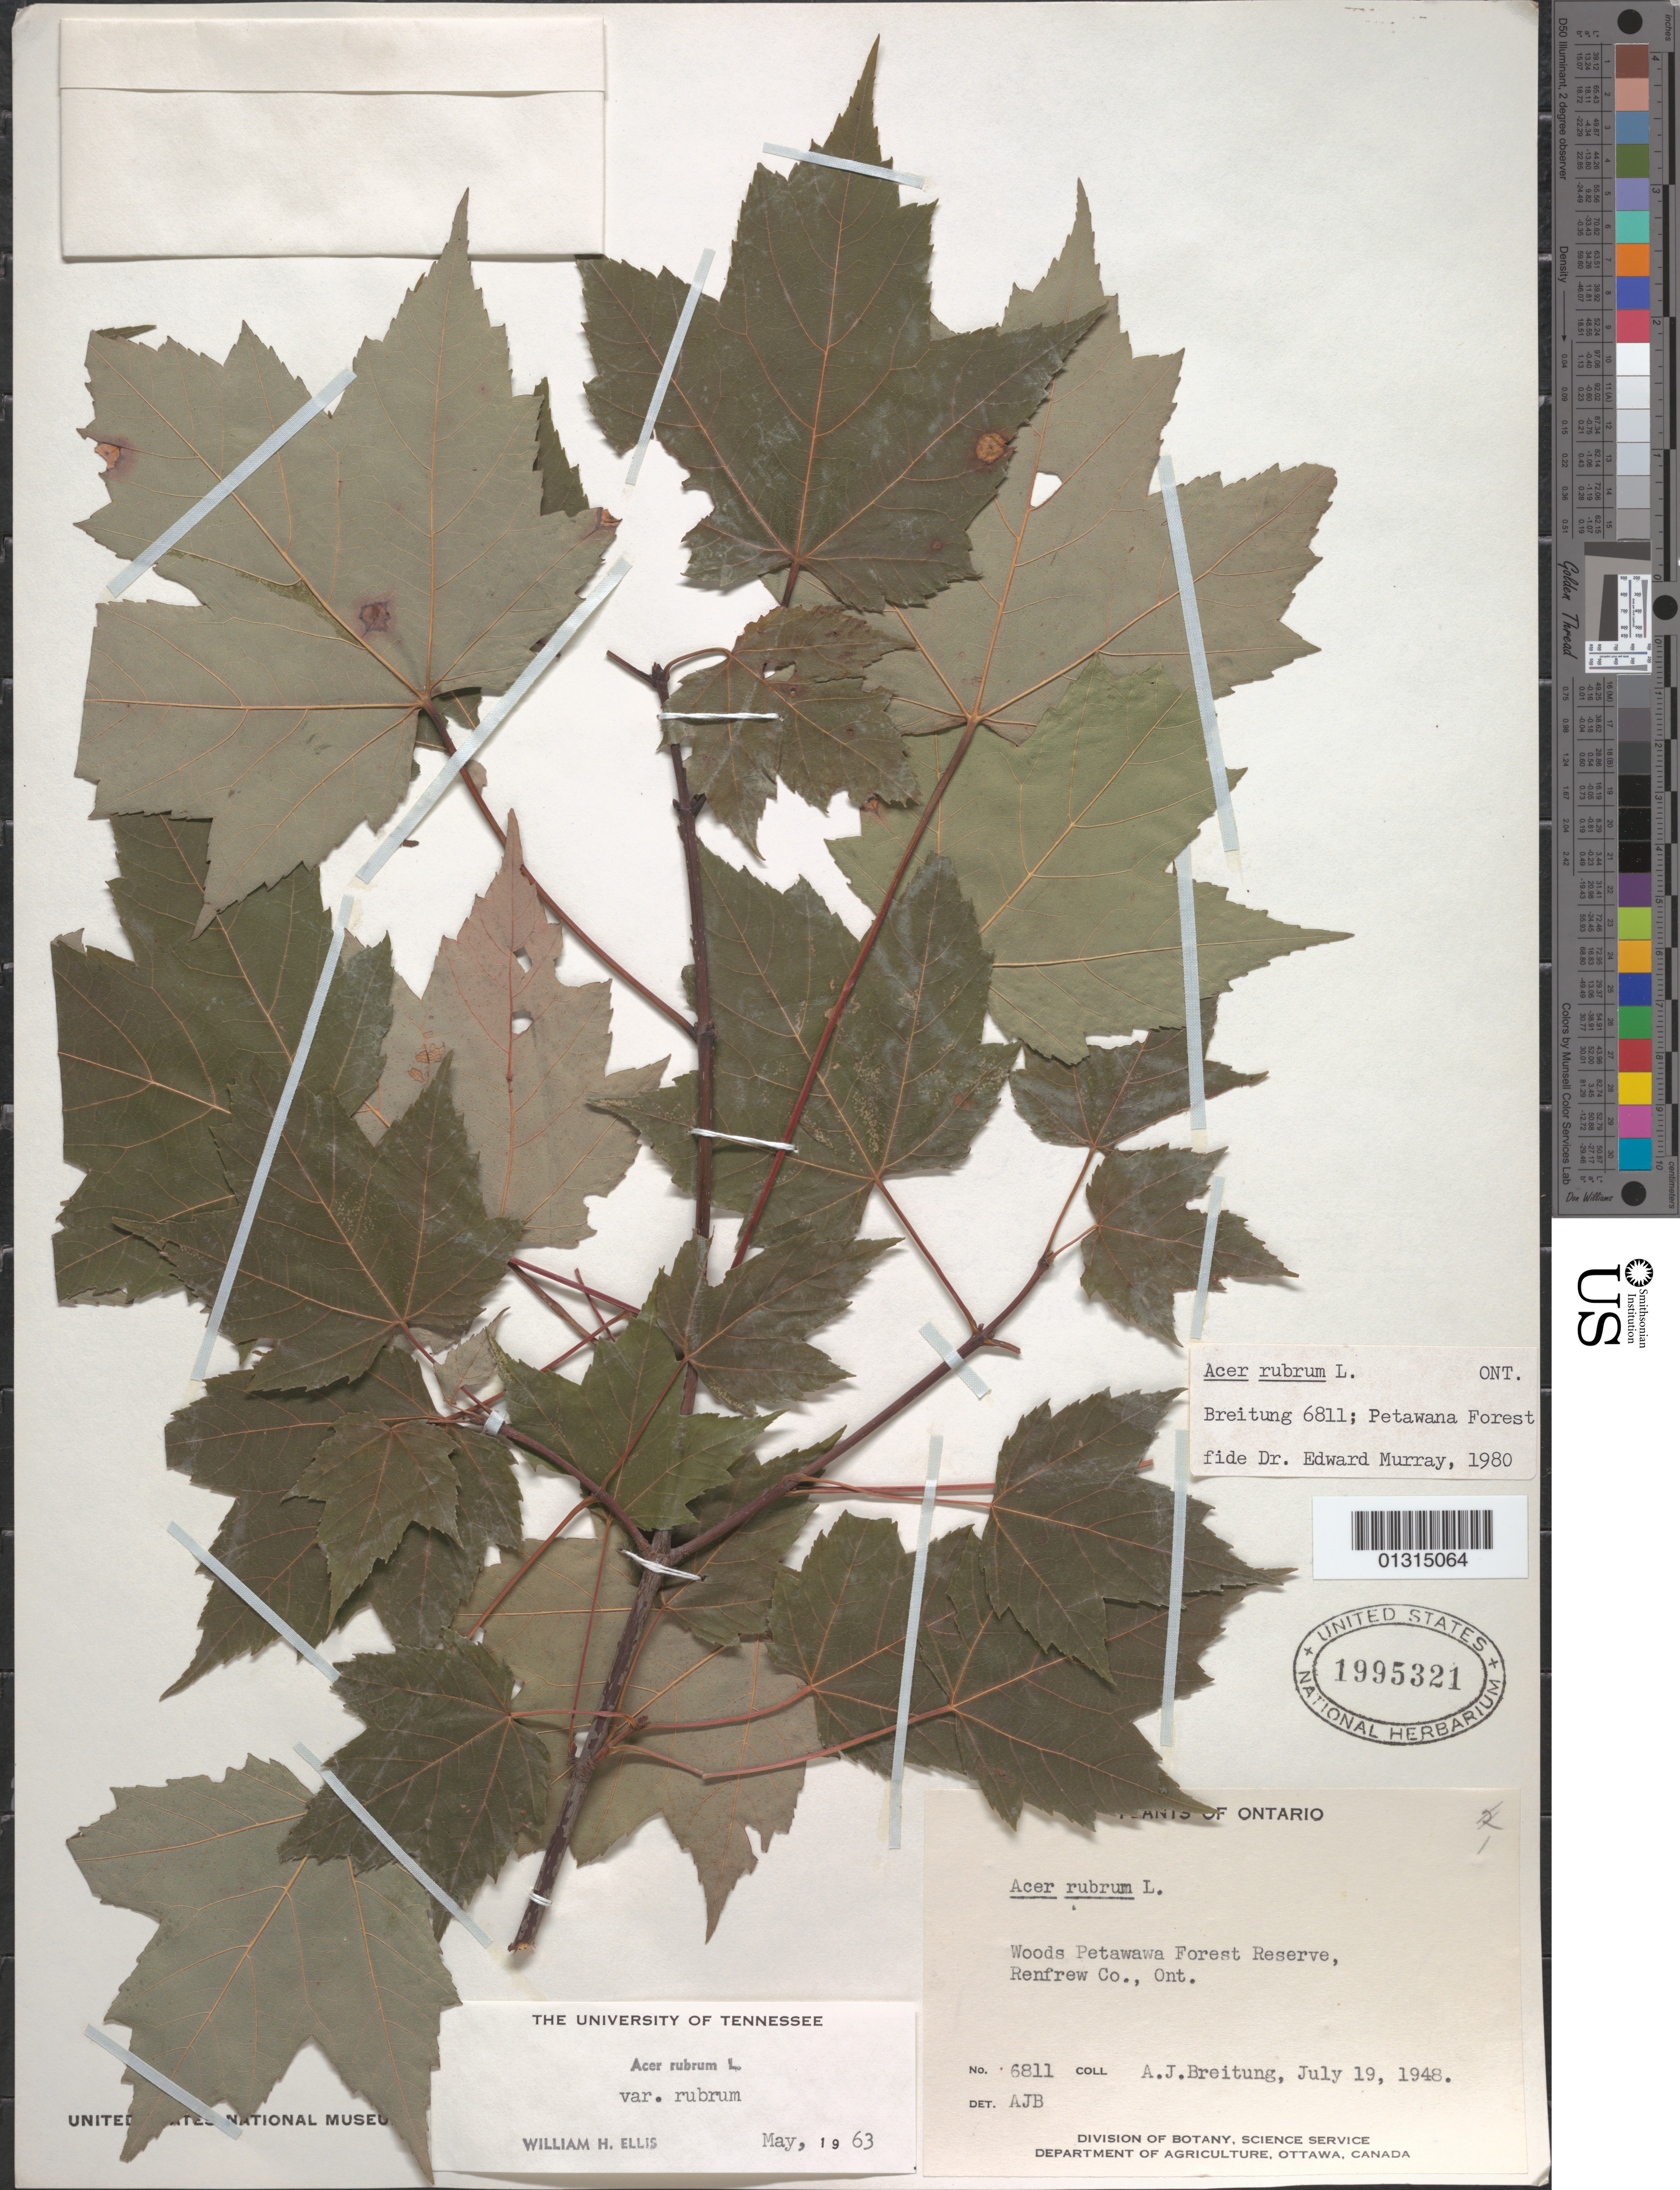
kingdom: Plantae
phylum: Tracheophyta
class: Magnoliopsida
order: Sapindales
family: Sapindaceae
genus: Acer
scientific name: Acer rubrum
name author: L.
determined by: Murray, Edward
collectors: A. Breitung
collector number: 6811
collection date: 1948-07-19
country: Canada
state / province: Ontario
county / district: Renfrew County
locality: Renfrew County, Petawawa Forest Reserve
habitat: Woods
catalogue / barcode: US 1995321